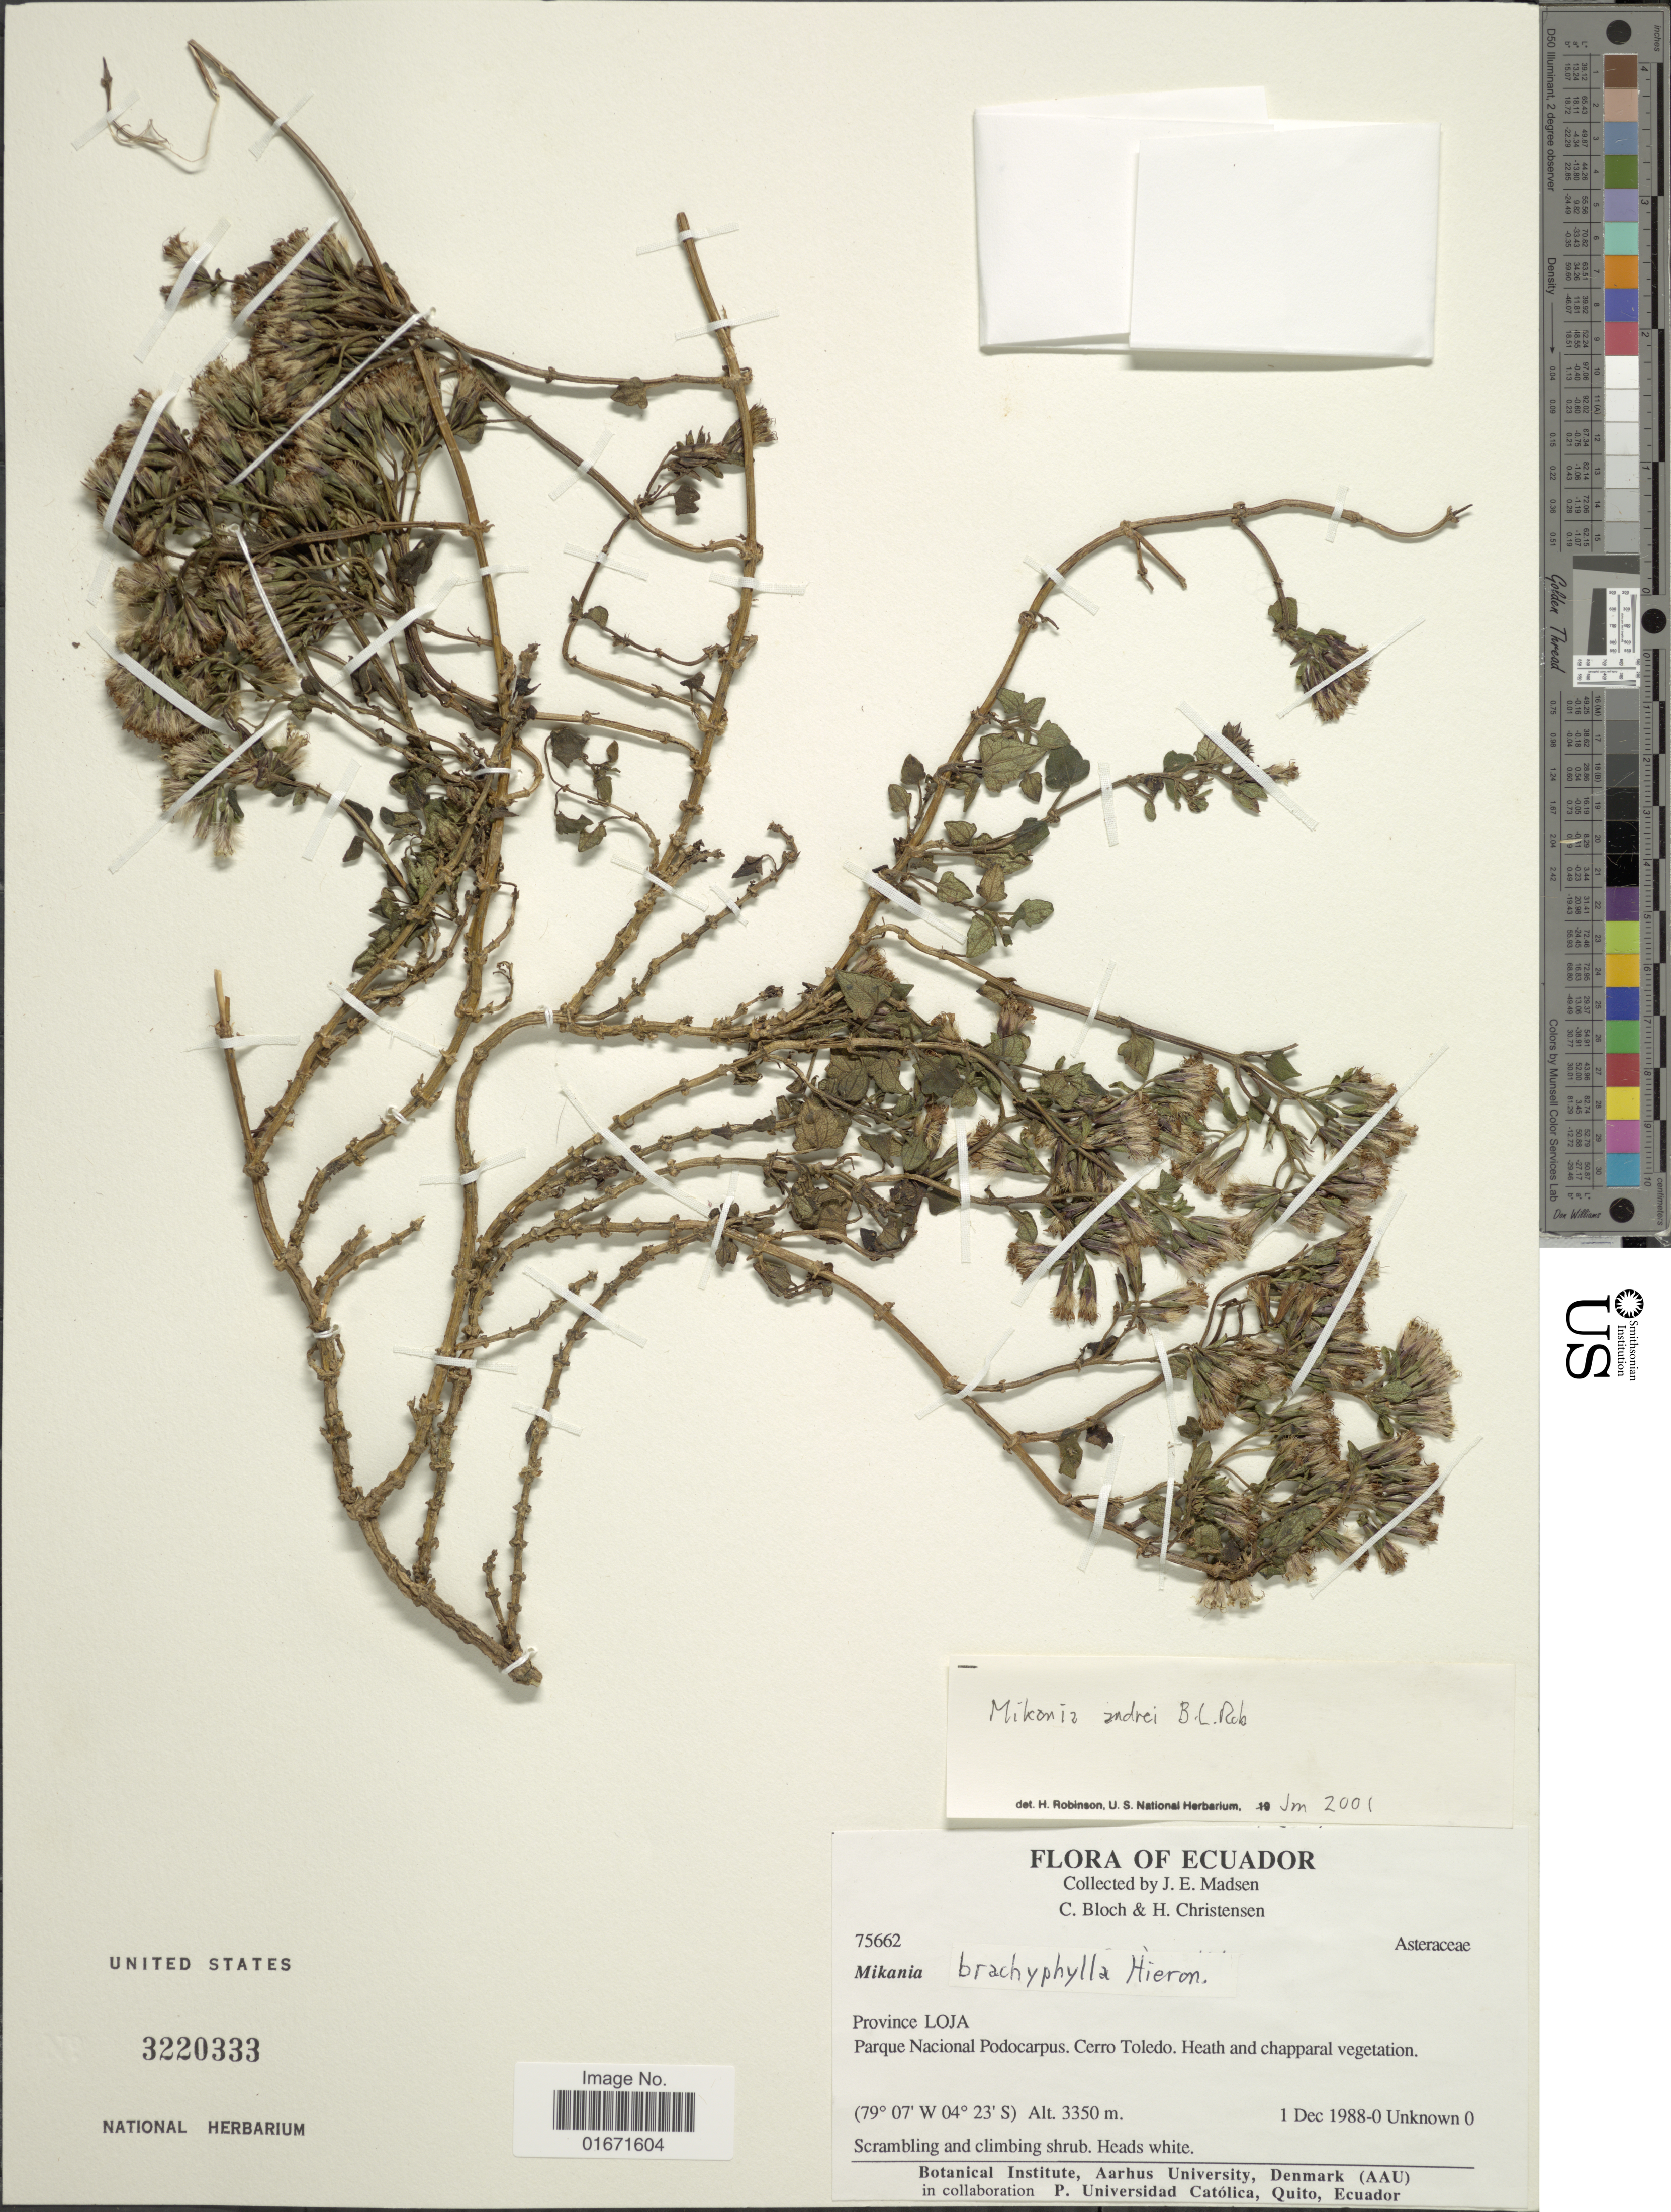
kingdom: Plantae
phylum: Tracheophyta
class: Magnoliopsida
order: Asterales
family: Asteraceae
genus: Mikania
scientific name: Mikania andrei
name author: B.L. Rob.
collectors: J. E. Madsen, C. Bloch & H. Christensen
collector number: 75662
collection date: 1988-12-01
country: Ecuador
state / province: Loja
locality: Province Loja. Parque Nacional Podocarpus. Cerro Toledo. Heath and chapparal vegetation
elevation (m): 3350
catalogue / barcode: US 3220333